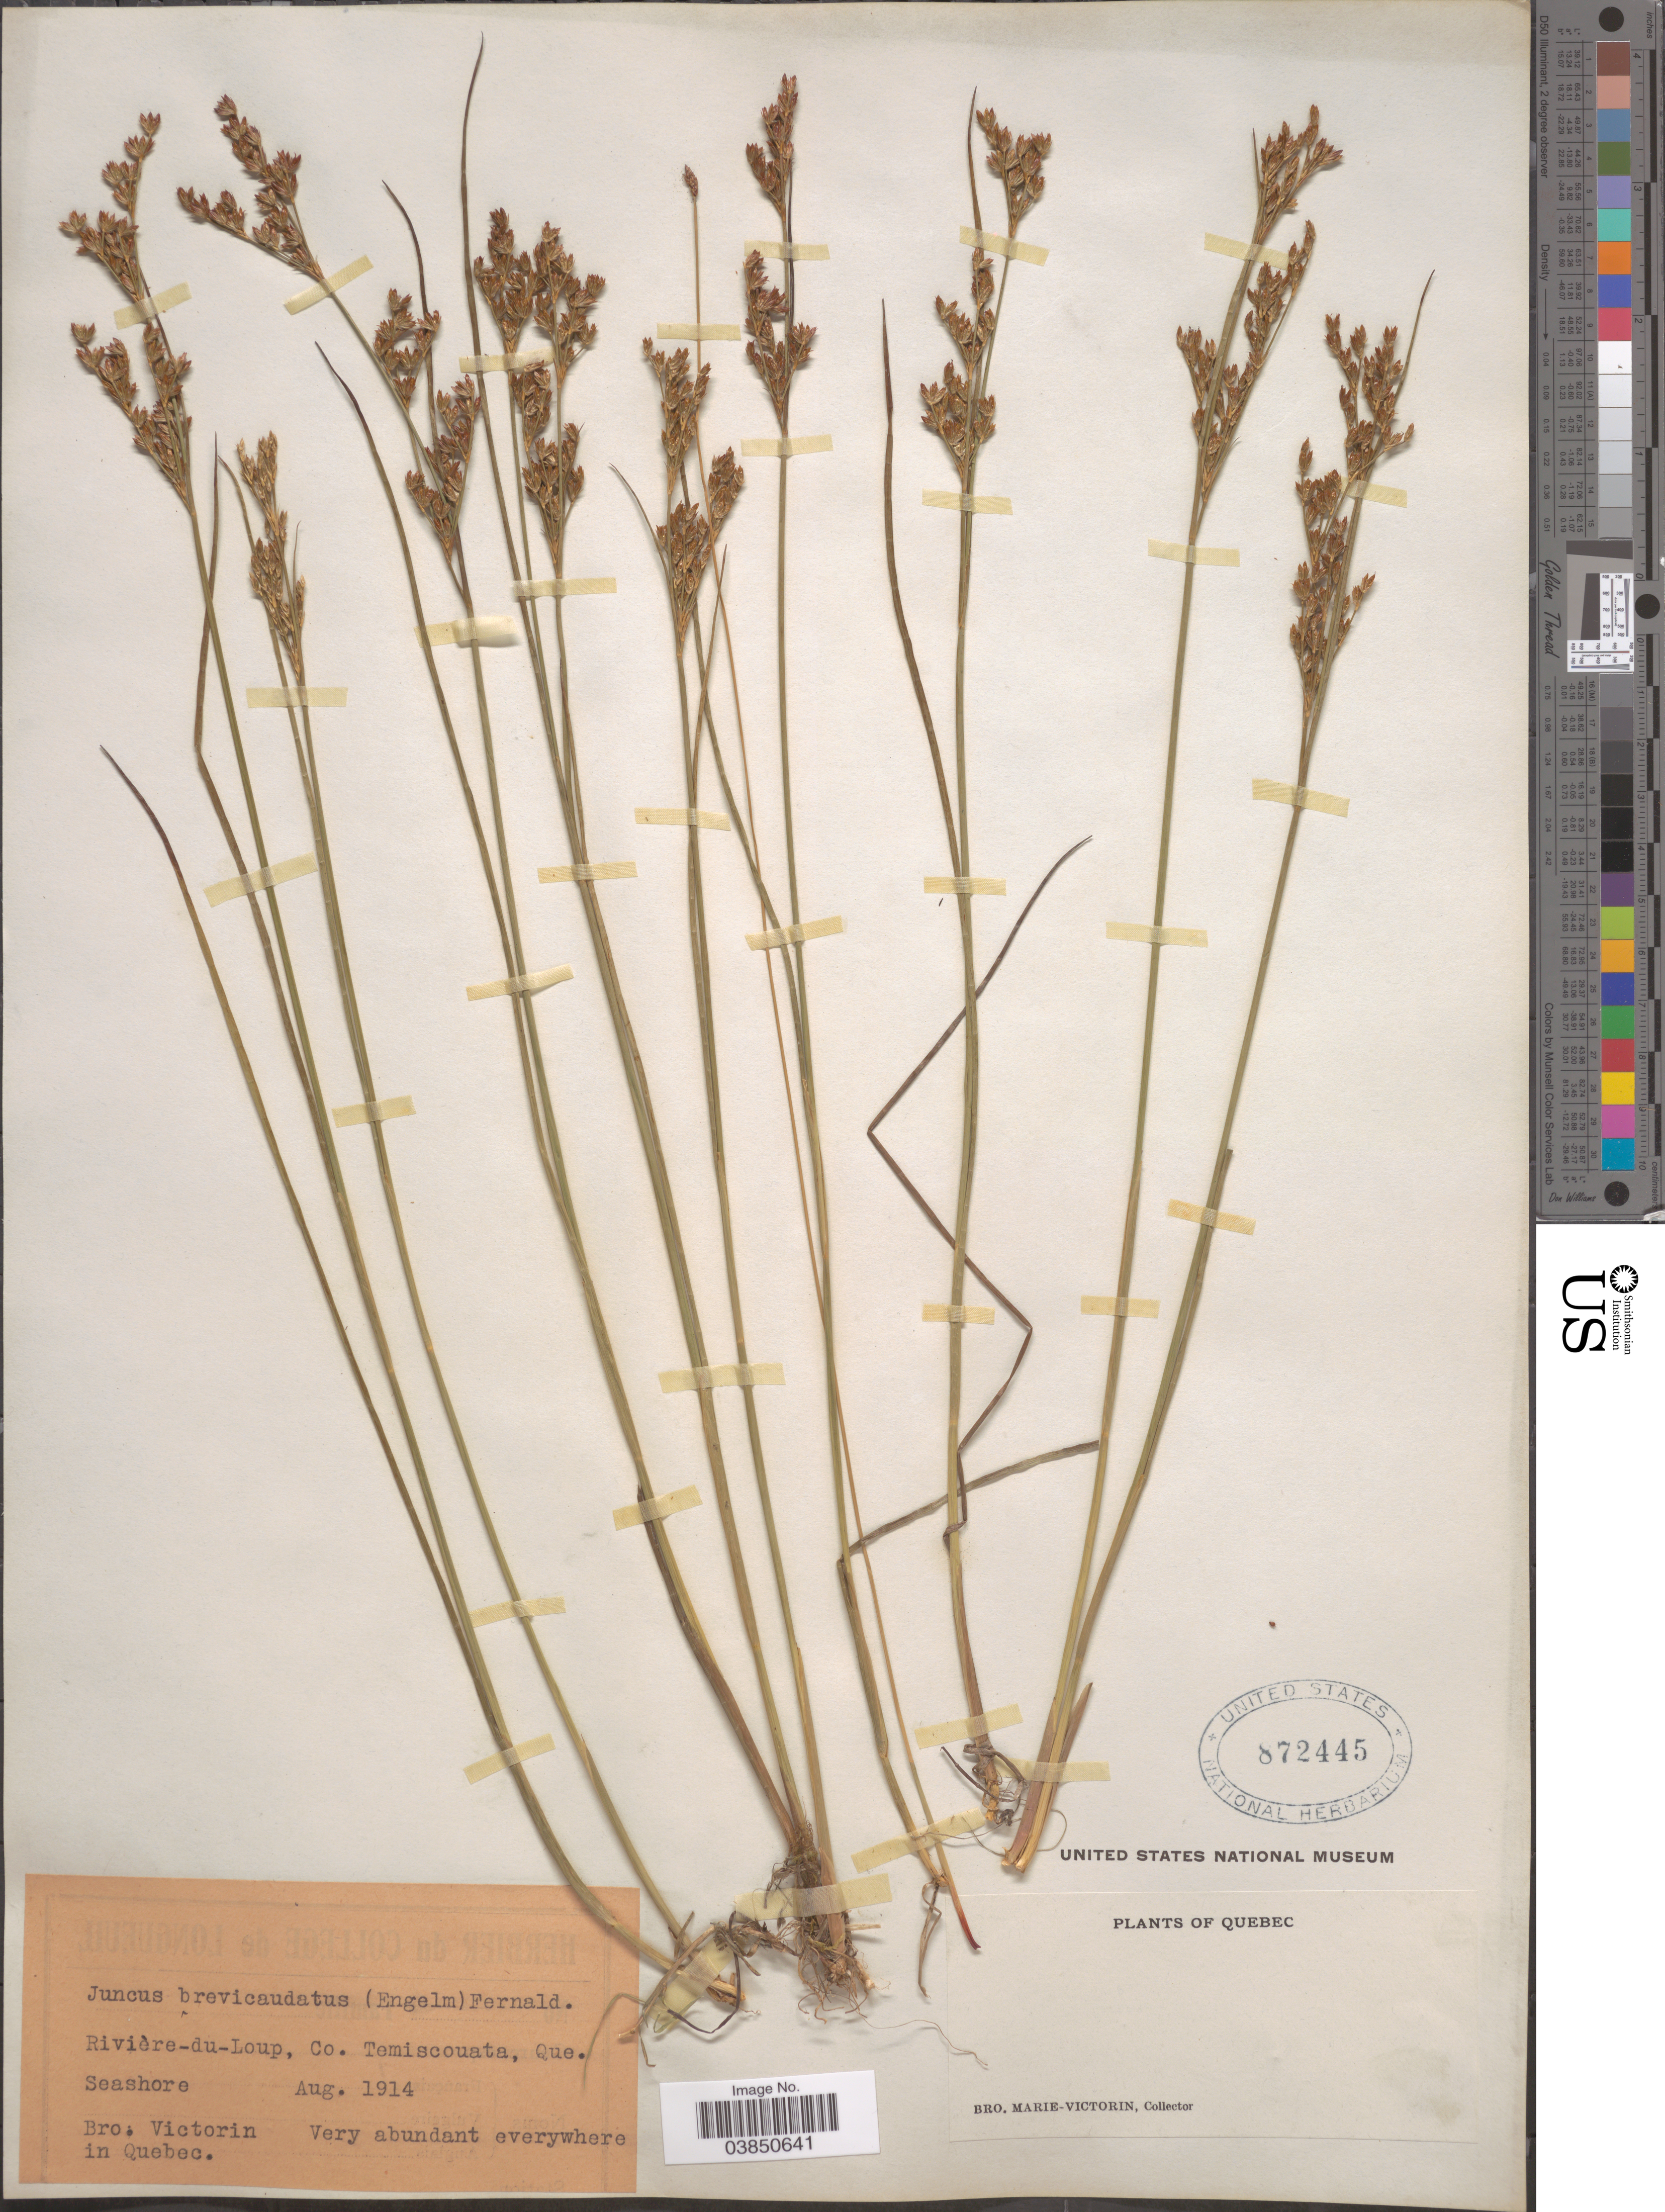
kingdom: Plantae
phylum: Tracheophyta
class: Liliopsida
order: Poales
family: Juncaceae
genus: Juncus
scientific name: Juncus brevicaudatus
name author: (Engelm.) Fernald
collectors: Fr. Marie-Victorin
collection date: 1914-08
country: Canada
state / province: Quebec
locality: Rivière-du-Loup, Co. Temiscouata. Seashore.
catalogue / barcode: US 872445